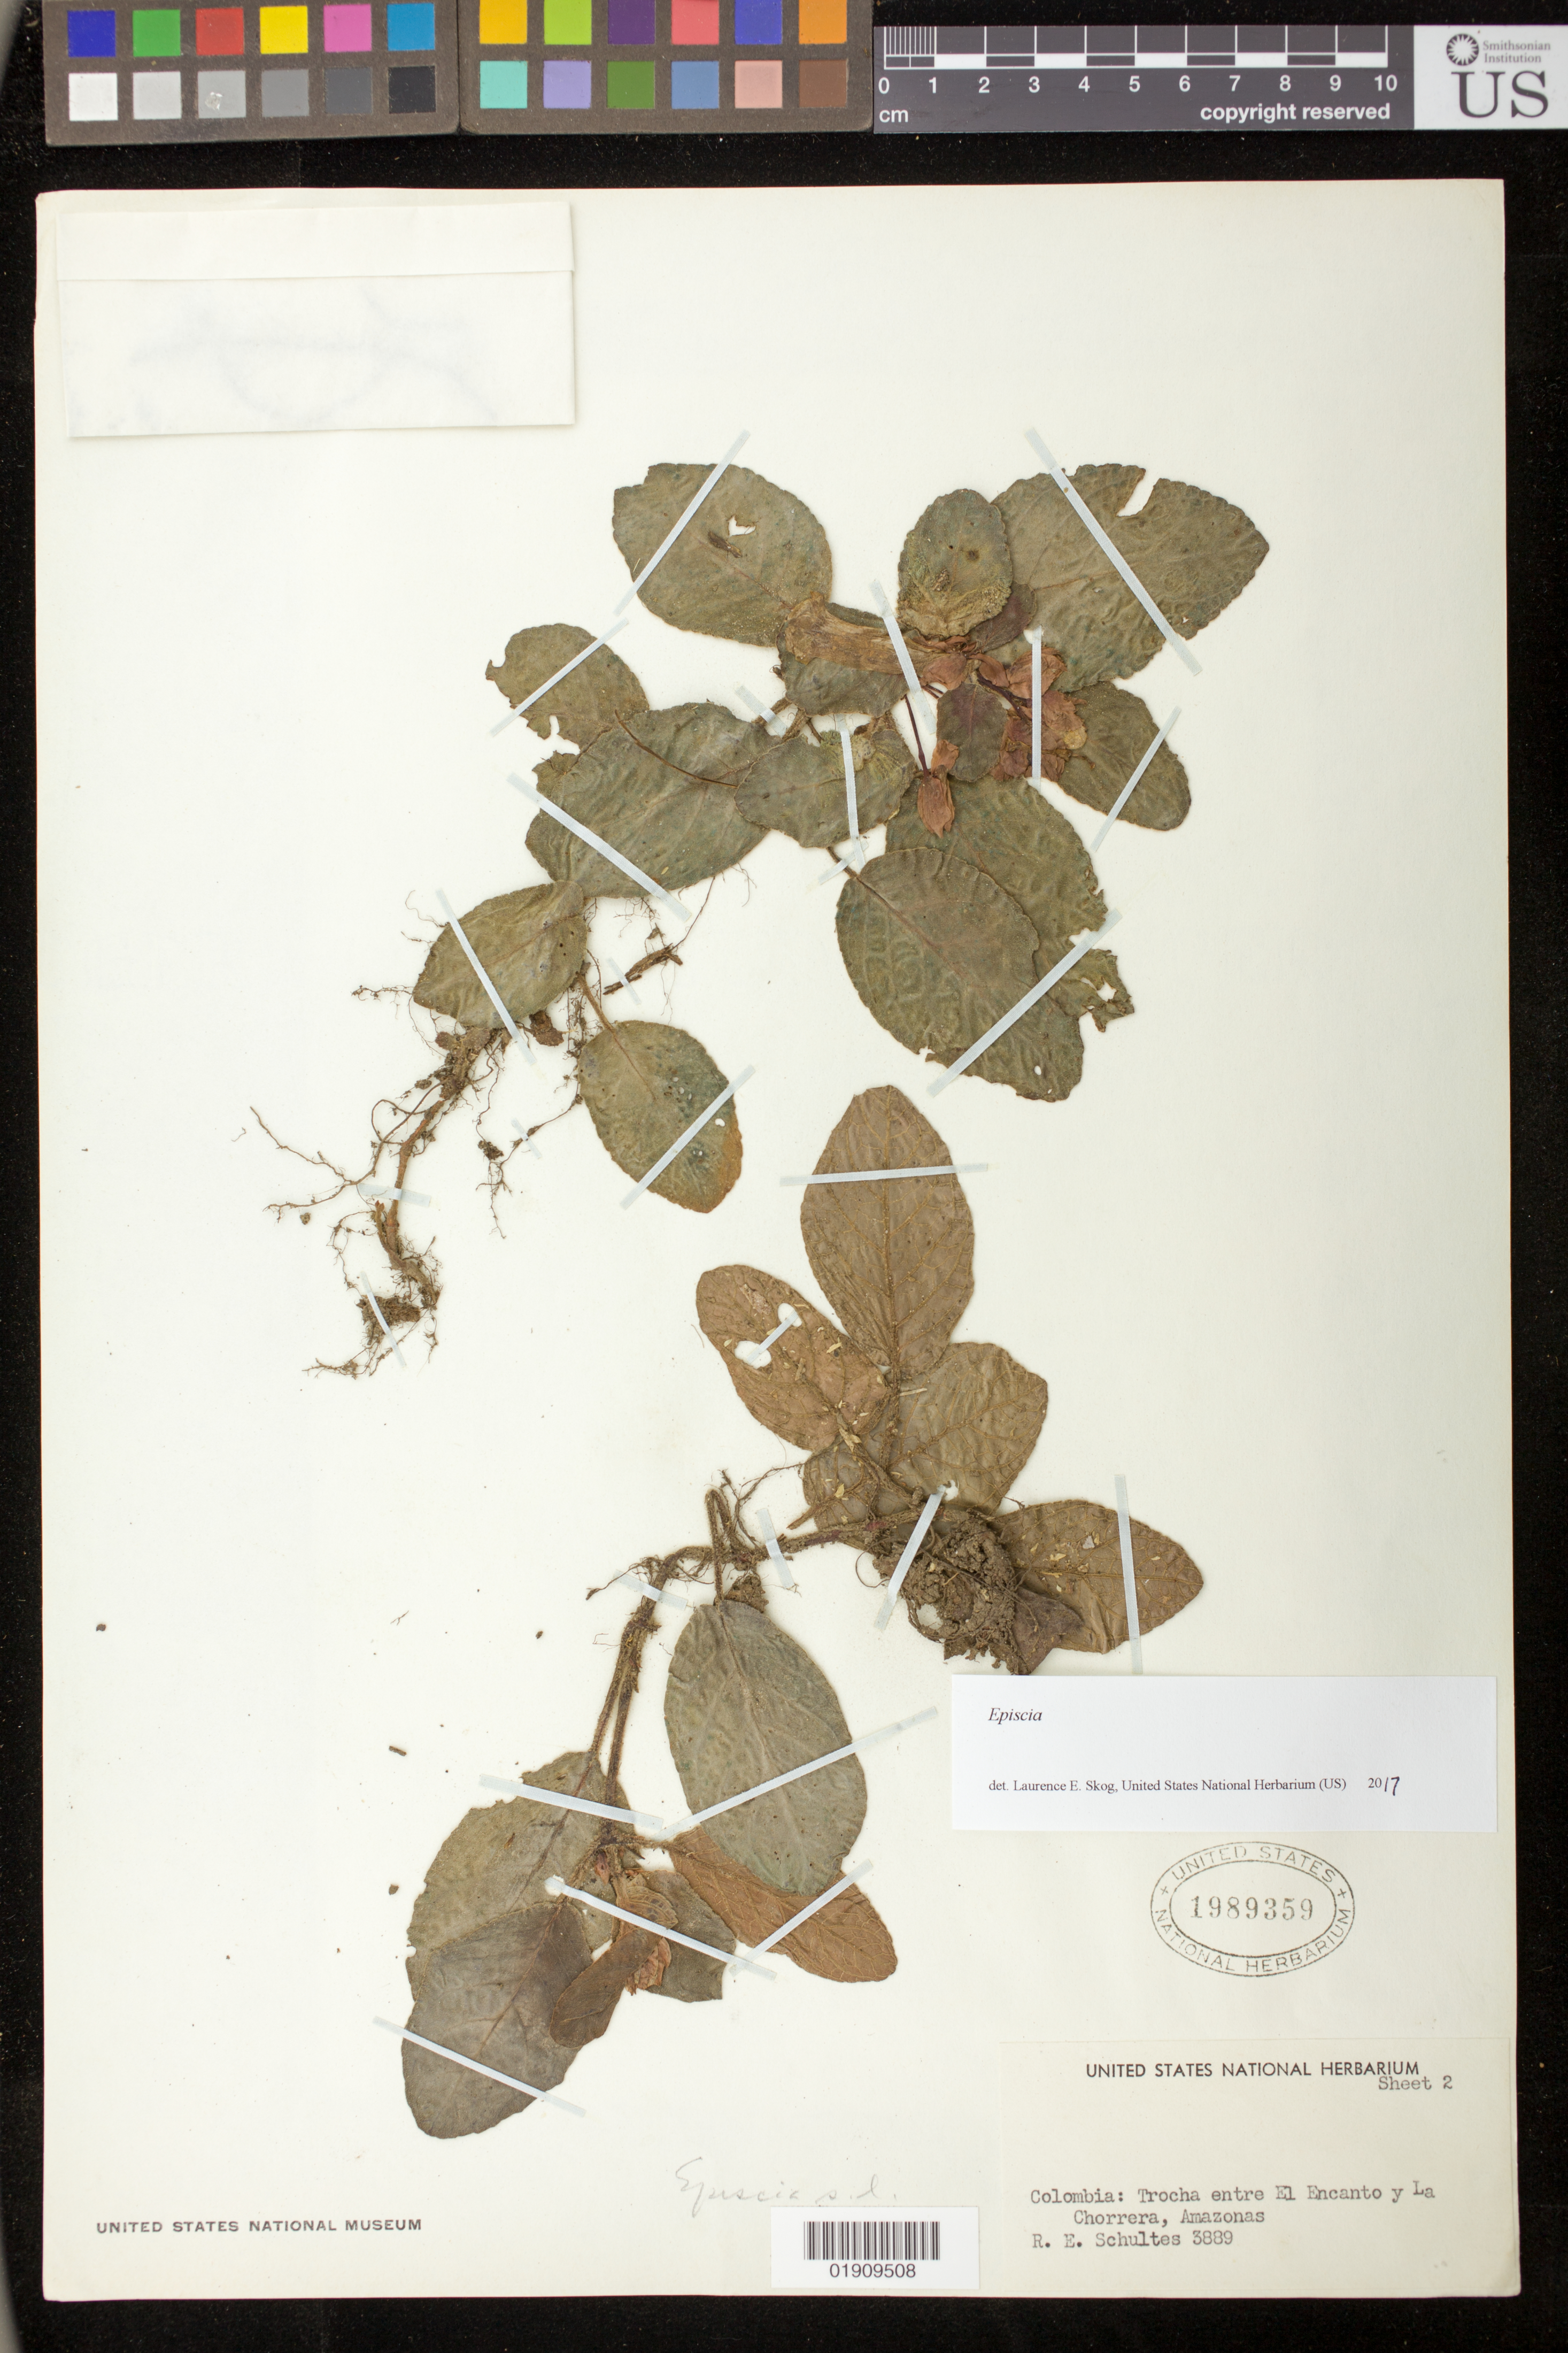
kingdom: Plantae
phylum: Tracheophyta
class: Magnoliopsida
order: Lamiales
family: Gesneriaceae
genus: Episcia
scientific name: Episcia sp.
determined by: Skog, Laurence E.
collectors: R. E. Schultes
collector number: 3889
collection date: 1942-05-31/1942-06-02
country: Colombia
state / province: Amazonas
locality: Trocha entre El Encanto y La Chorrera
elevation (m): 180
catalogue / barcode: US 1989359